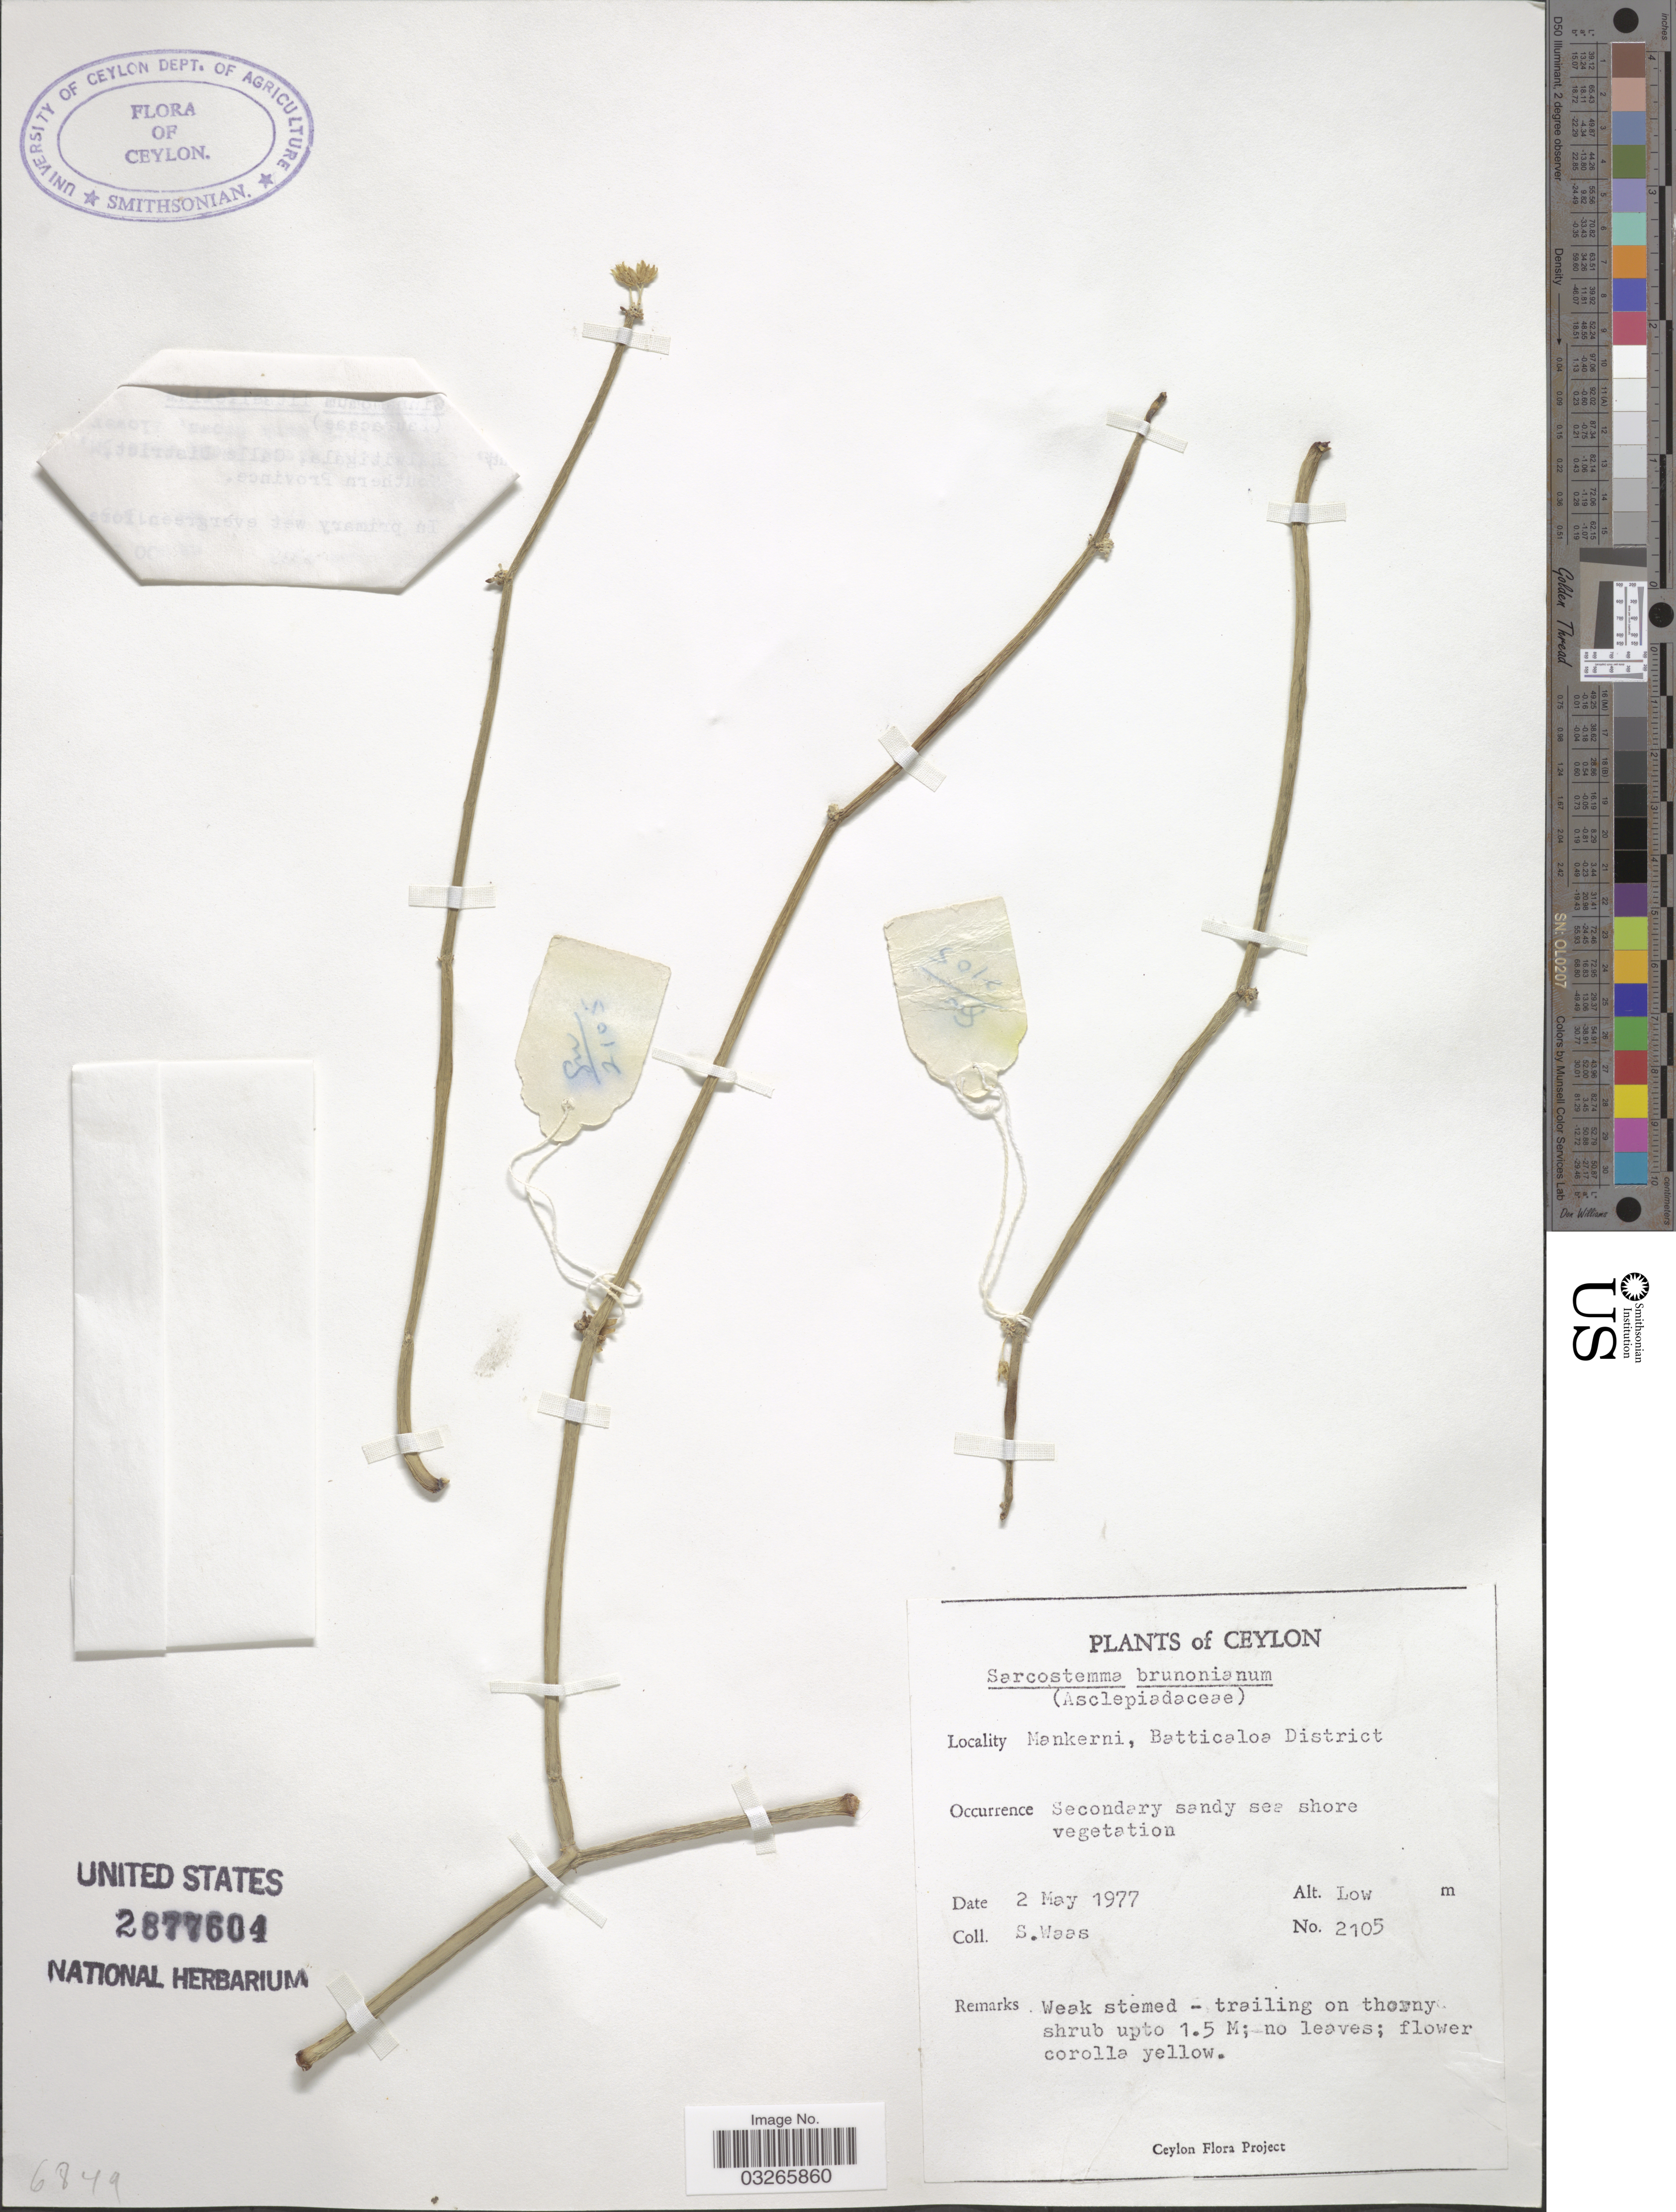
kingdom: Plantae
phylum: Tracheophyta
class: Magnoliopsida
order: Gentianales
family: Apocynaceae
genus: Sarcostemma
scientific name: Sarcostemma brunonianum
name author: Wight & Arn.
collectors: S. Waas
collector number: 2105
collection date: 1977-05-02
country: Sri Lanka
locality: Ceylon. Mankerni, Batticaloa District.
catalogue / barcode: US 2877604